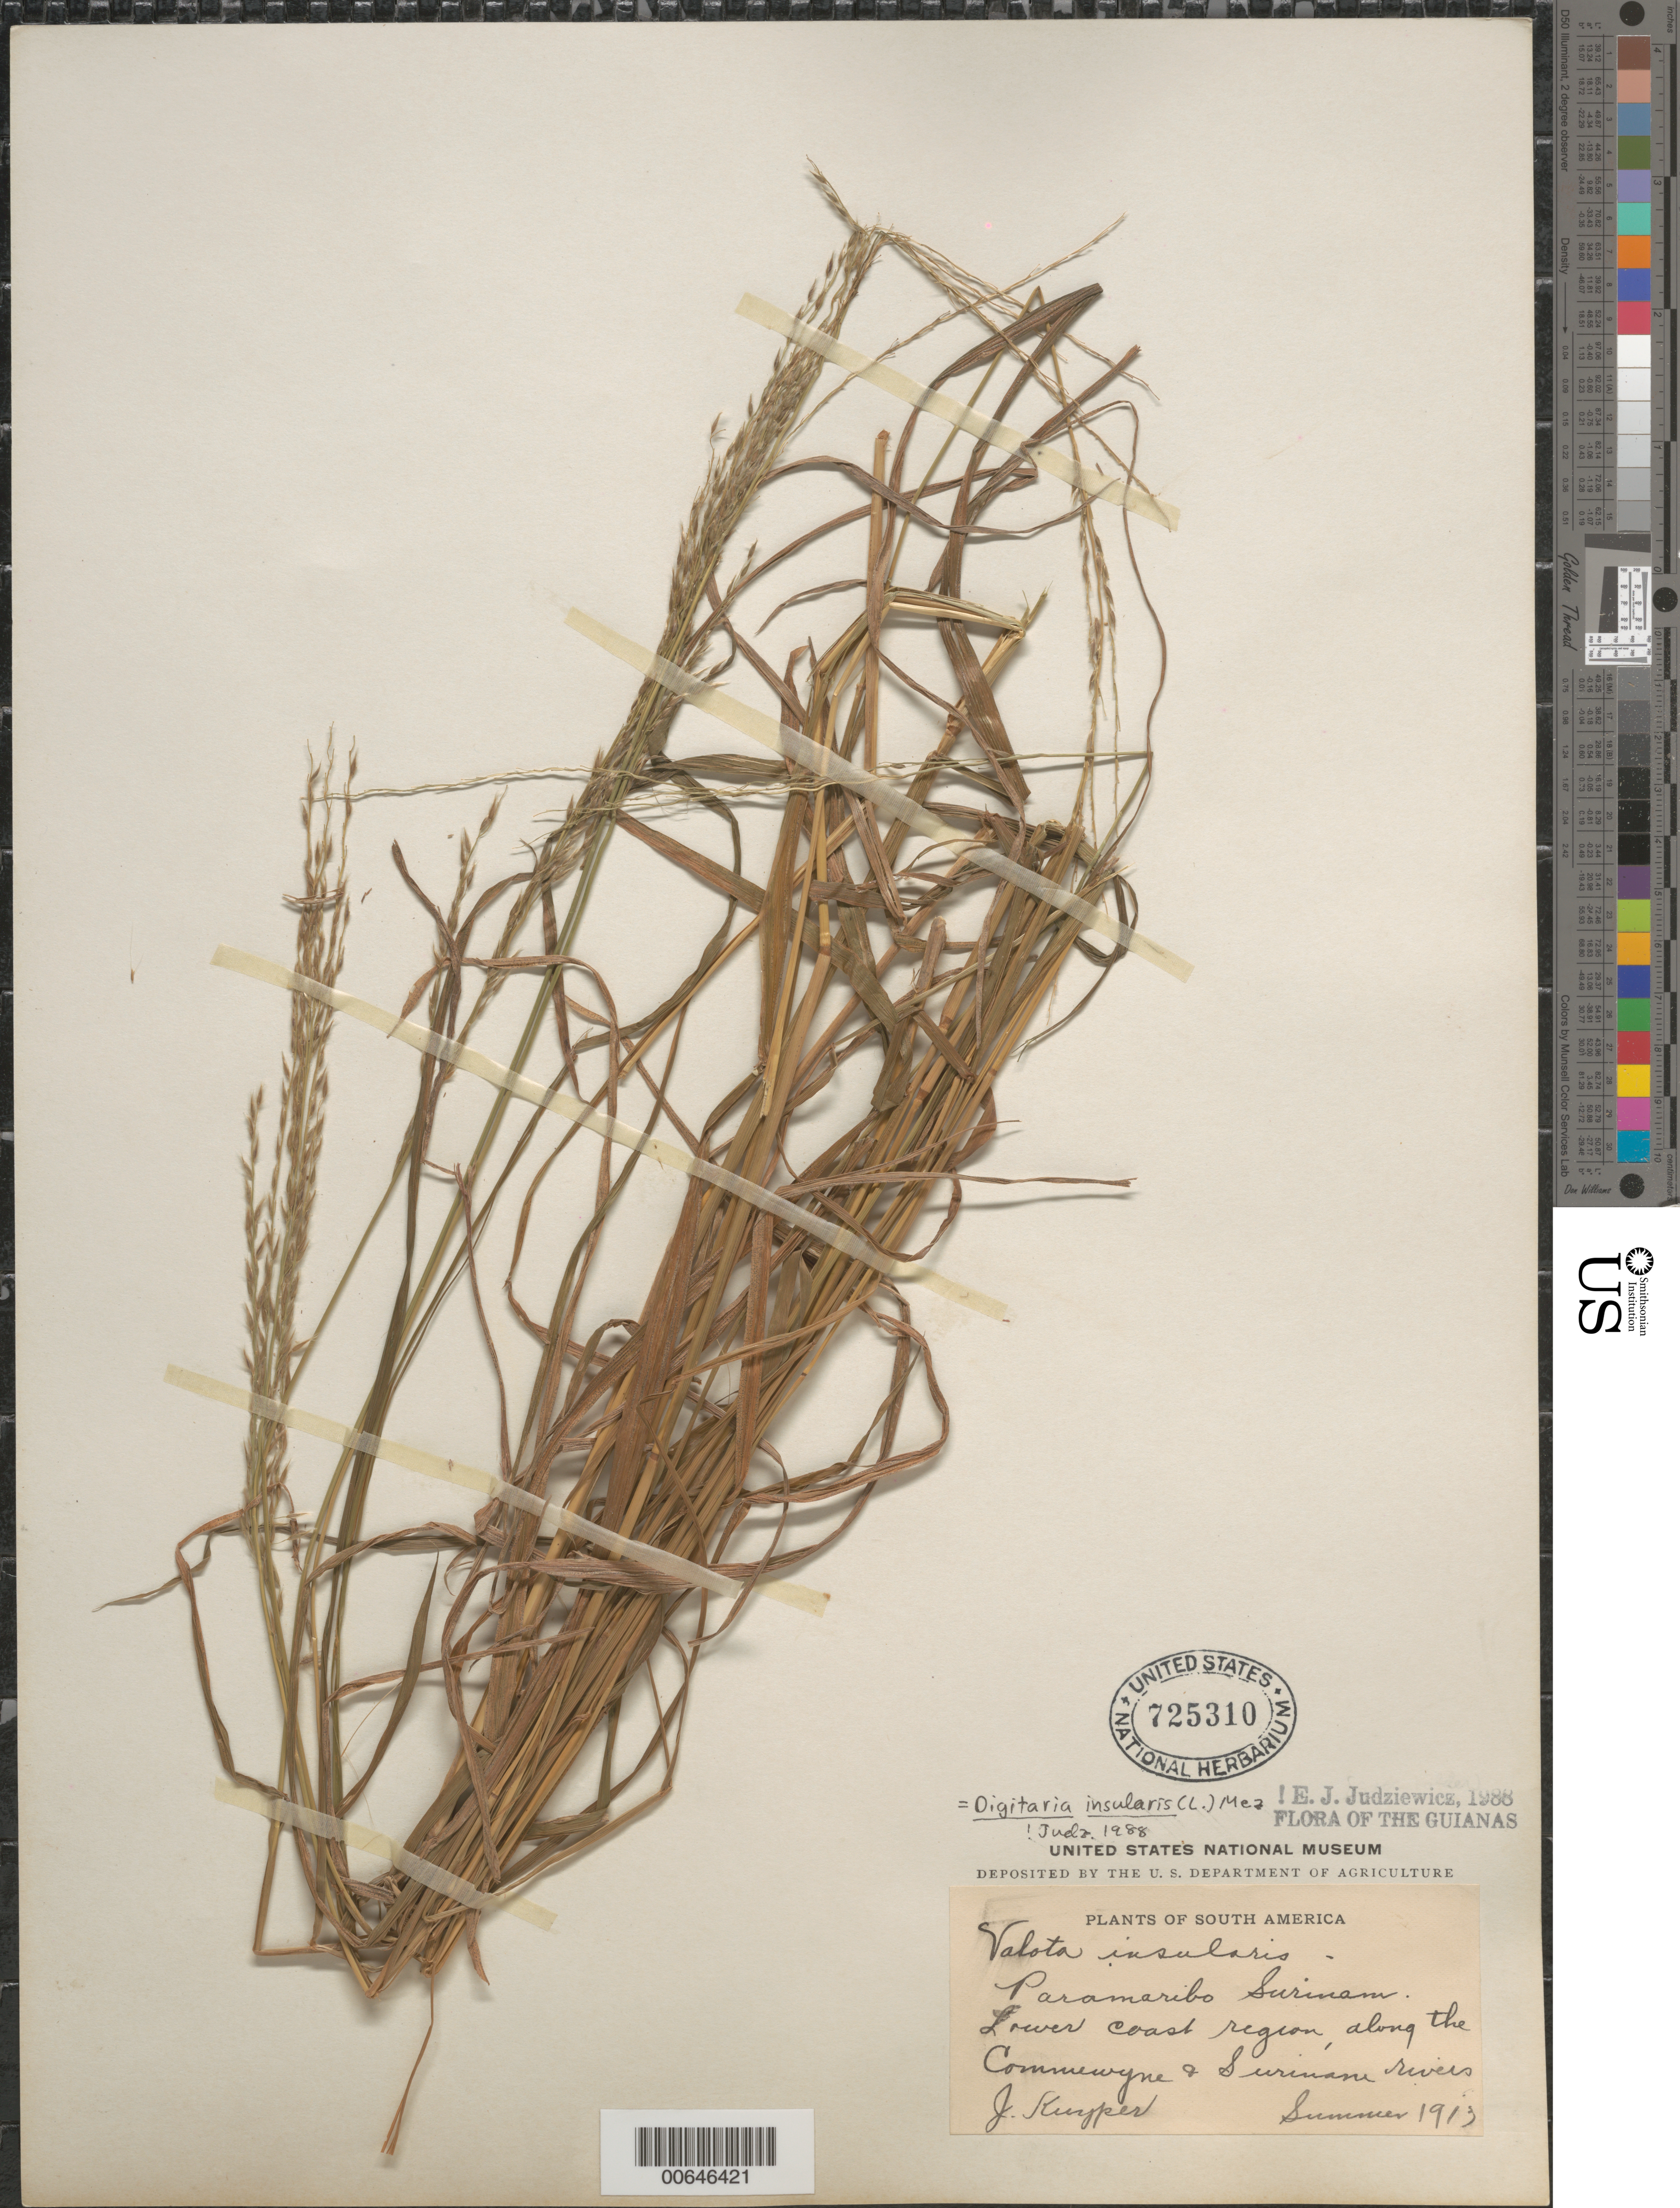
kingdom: Plantae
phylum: Tracheophyta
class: Liliopsida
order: Poales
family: Poaceae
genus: Digitaria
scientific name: Digitaria insularis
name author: (L.) Fedde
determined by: Judziewicz, E. J.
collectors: J. Kuyper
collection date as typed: Summer 1913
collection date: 1913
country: Suriname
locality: Paramaribo, lower coast region along the Commewyne and Surinam Rivers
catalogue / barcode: US 725310